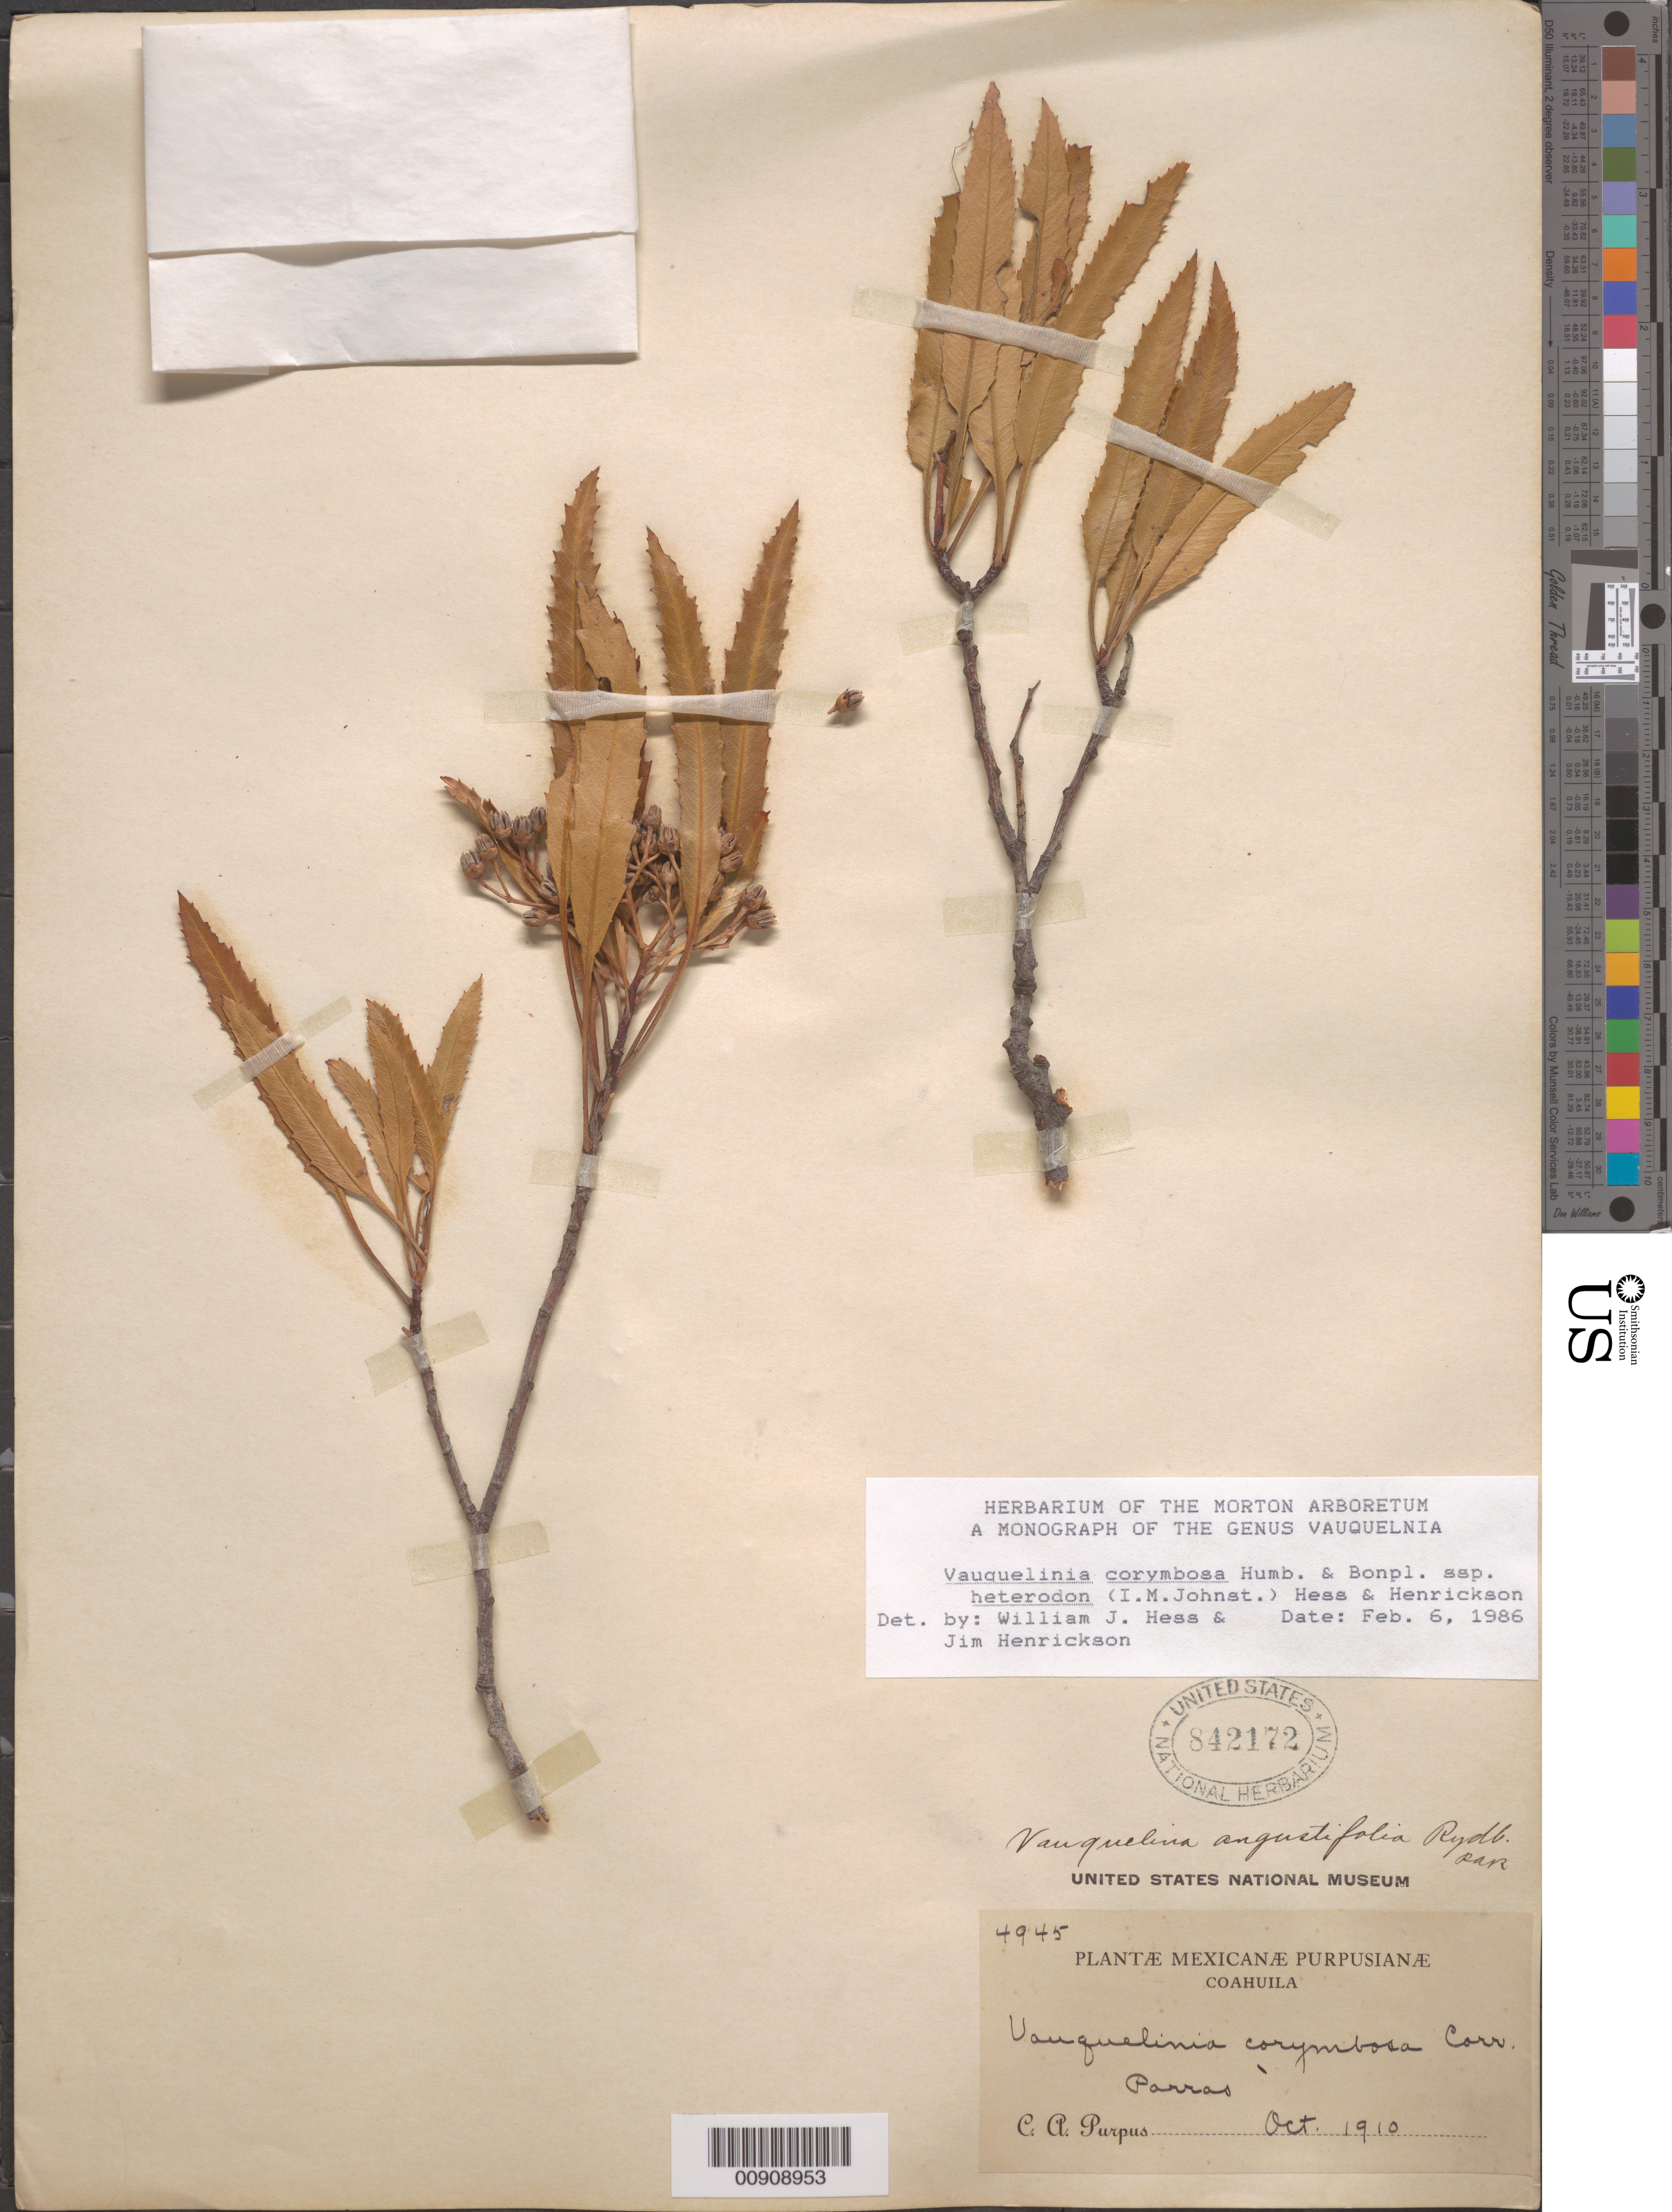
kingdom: Plantae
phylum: Tracheophyta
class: Magnoliopsida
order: Rosales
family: Rosaceae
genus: Vauquelinia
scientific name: Vauquelinia corymbosa subsp. heterodon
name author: (I.M. Johnst.) W.J. Hess & Henrickson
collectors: C. A. Purpus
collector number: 4945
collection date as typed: Oct 1910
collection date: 1910-10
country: Mexico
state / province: Coahuila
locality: Parras, Coahuila.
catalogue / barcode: US 842172